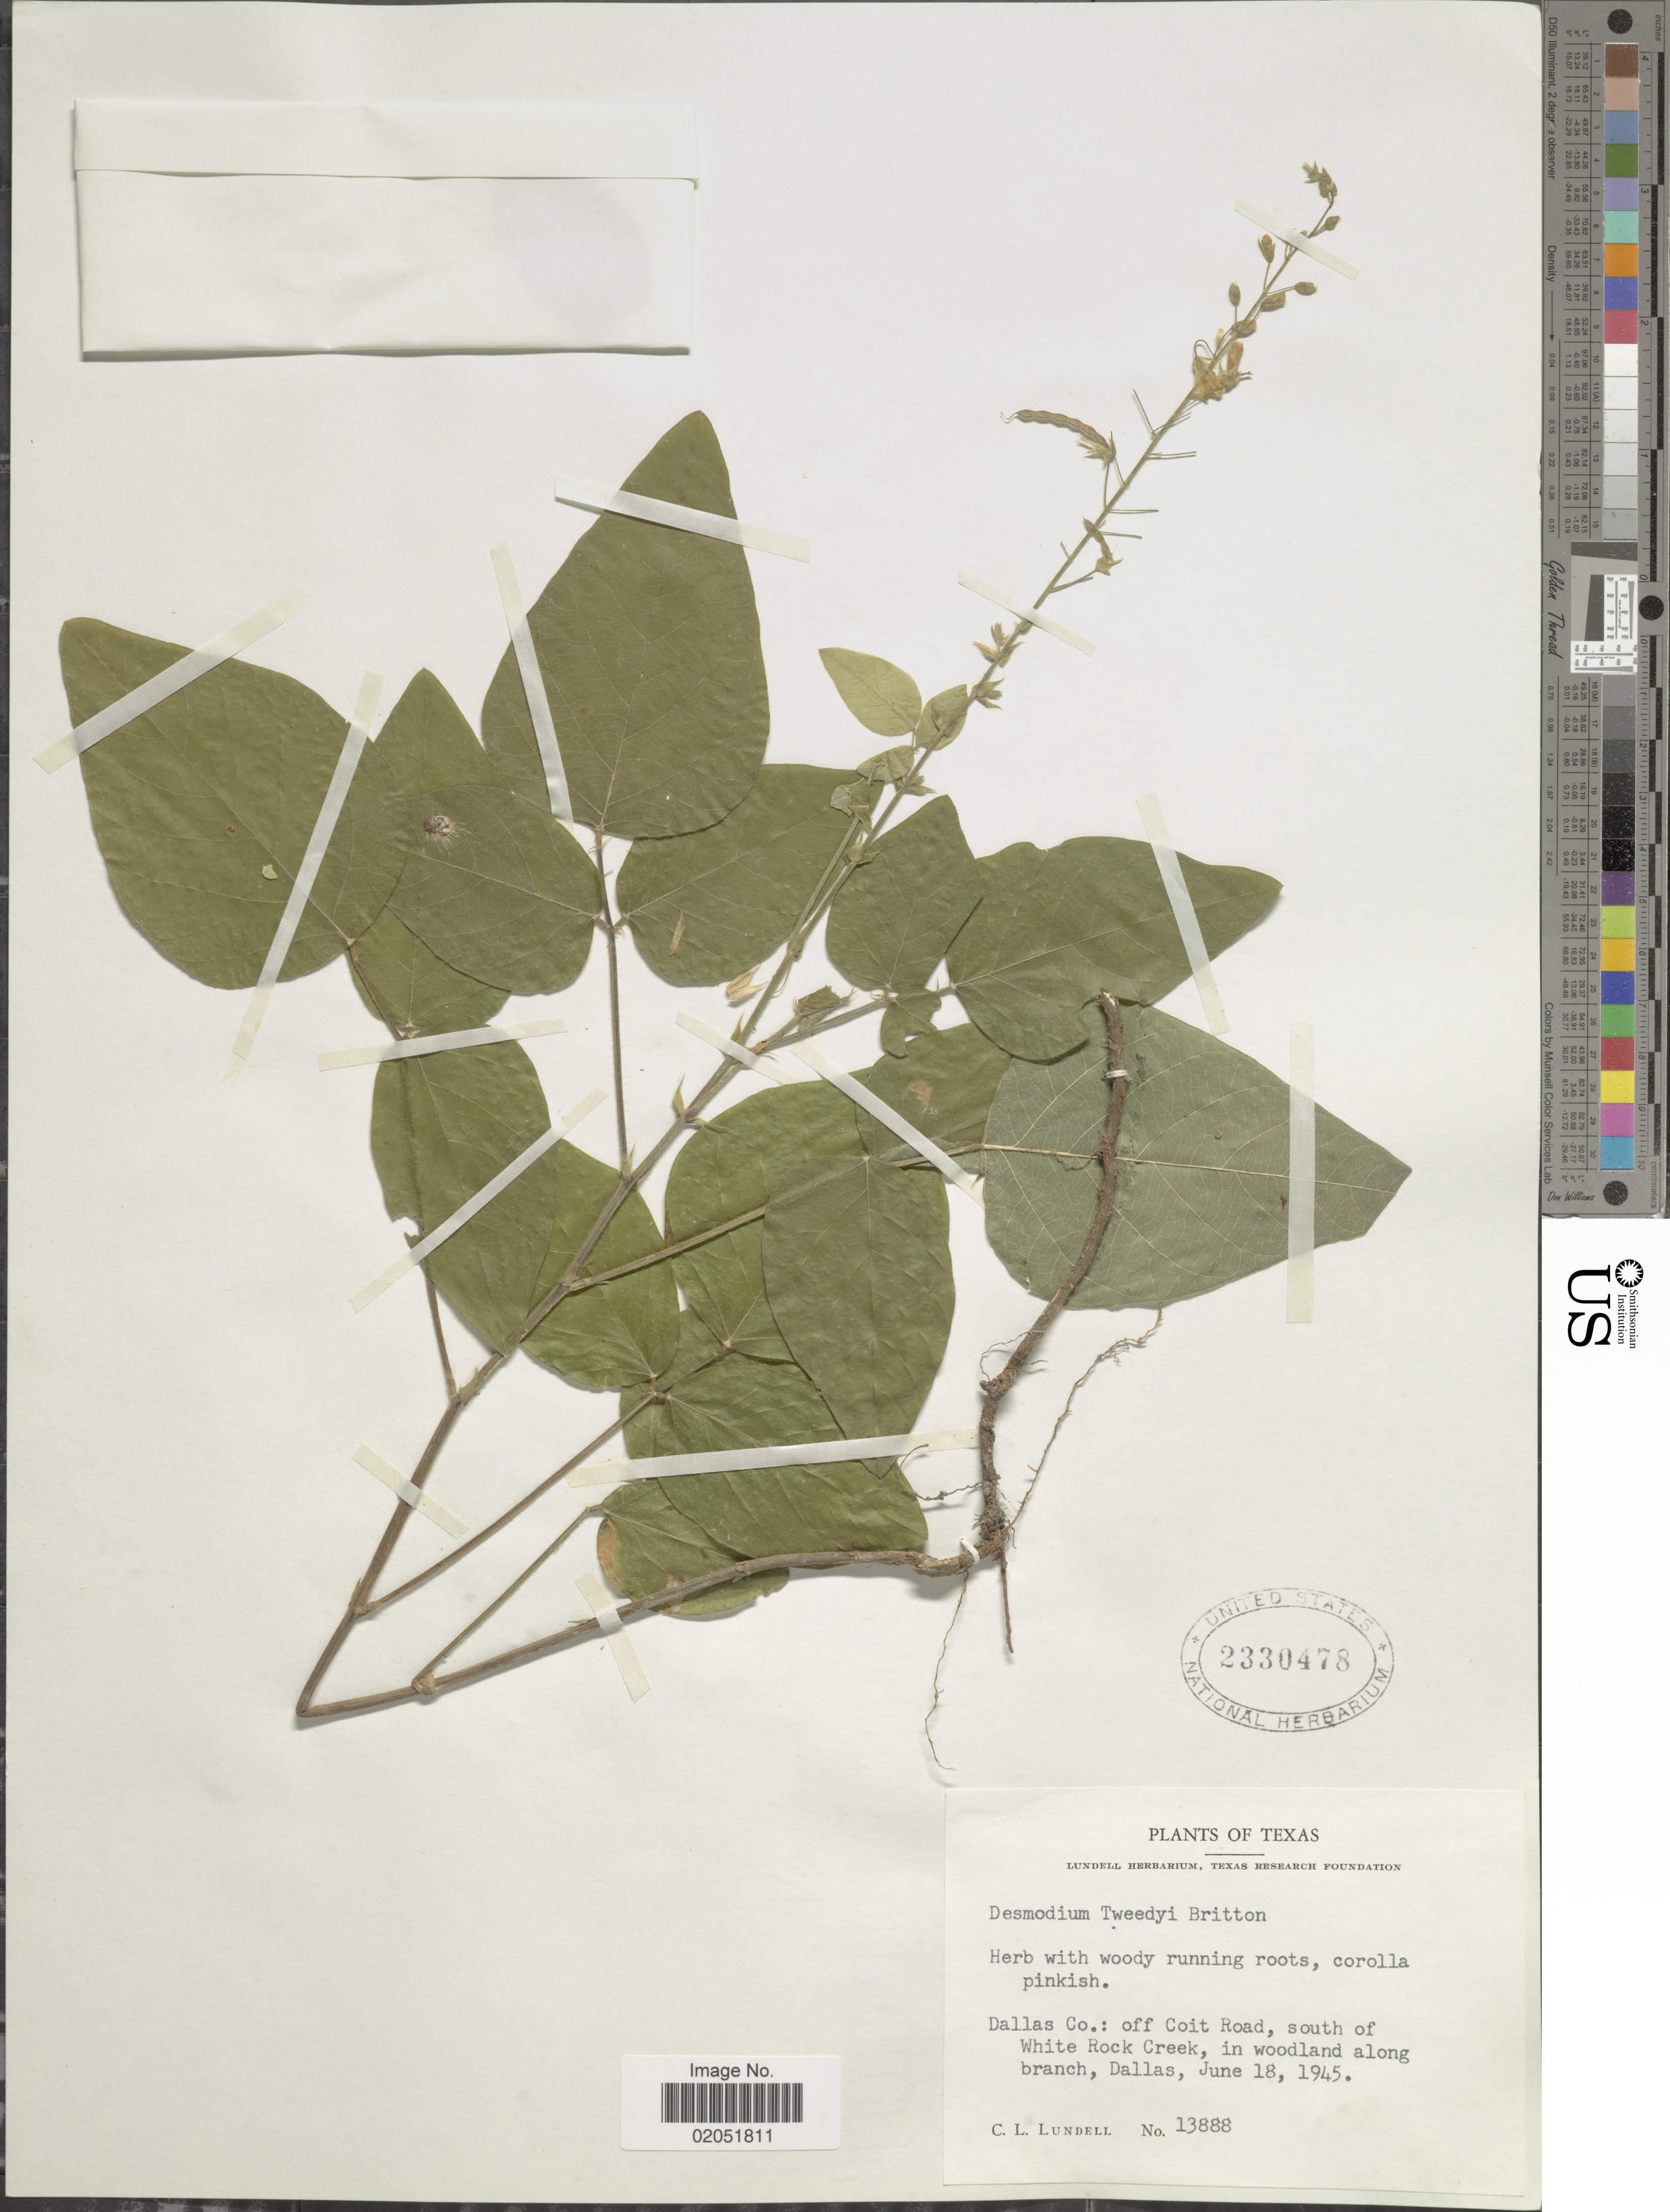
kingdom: Plantae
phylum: Tracheophyta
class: Magnoliopsida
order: Fabales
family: Fabaceae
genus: Desmodium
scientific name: Desmodium tweedyi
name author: Britton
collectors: C. L. Lundell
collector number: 13888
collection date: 1945-06-18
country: United States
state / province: Texas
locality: Texas, Dallas Co.: off Coit Road, south of White Rock Creek, in woodland along branch, Dallas.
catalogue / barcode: US 2330478